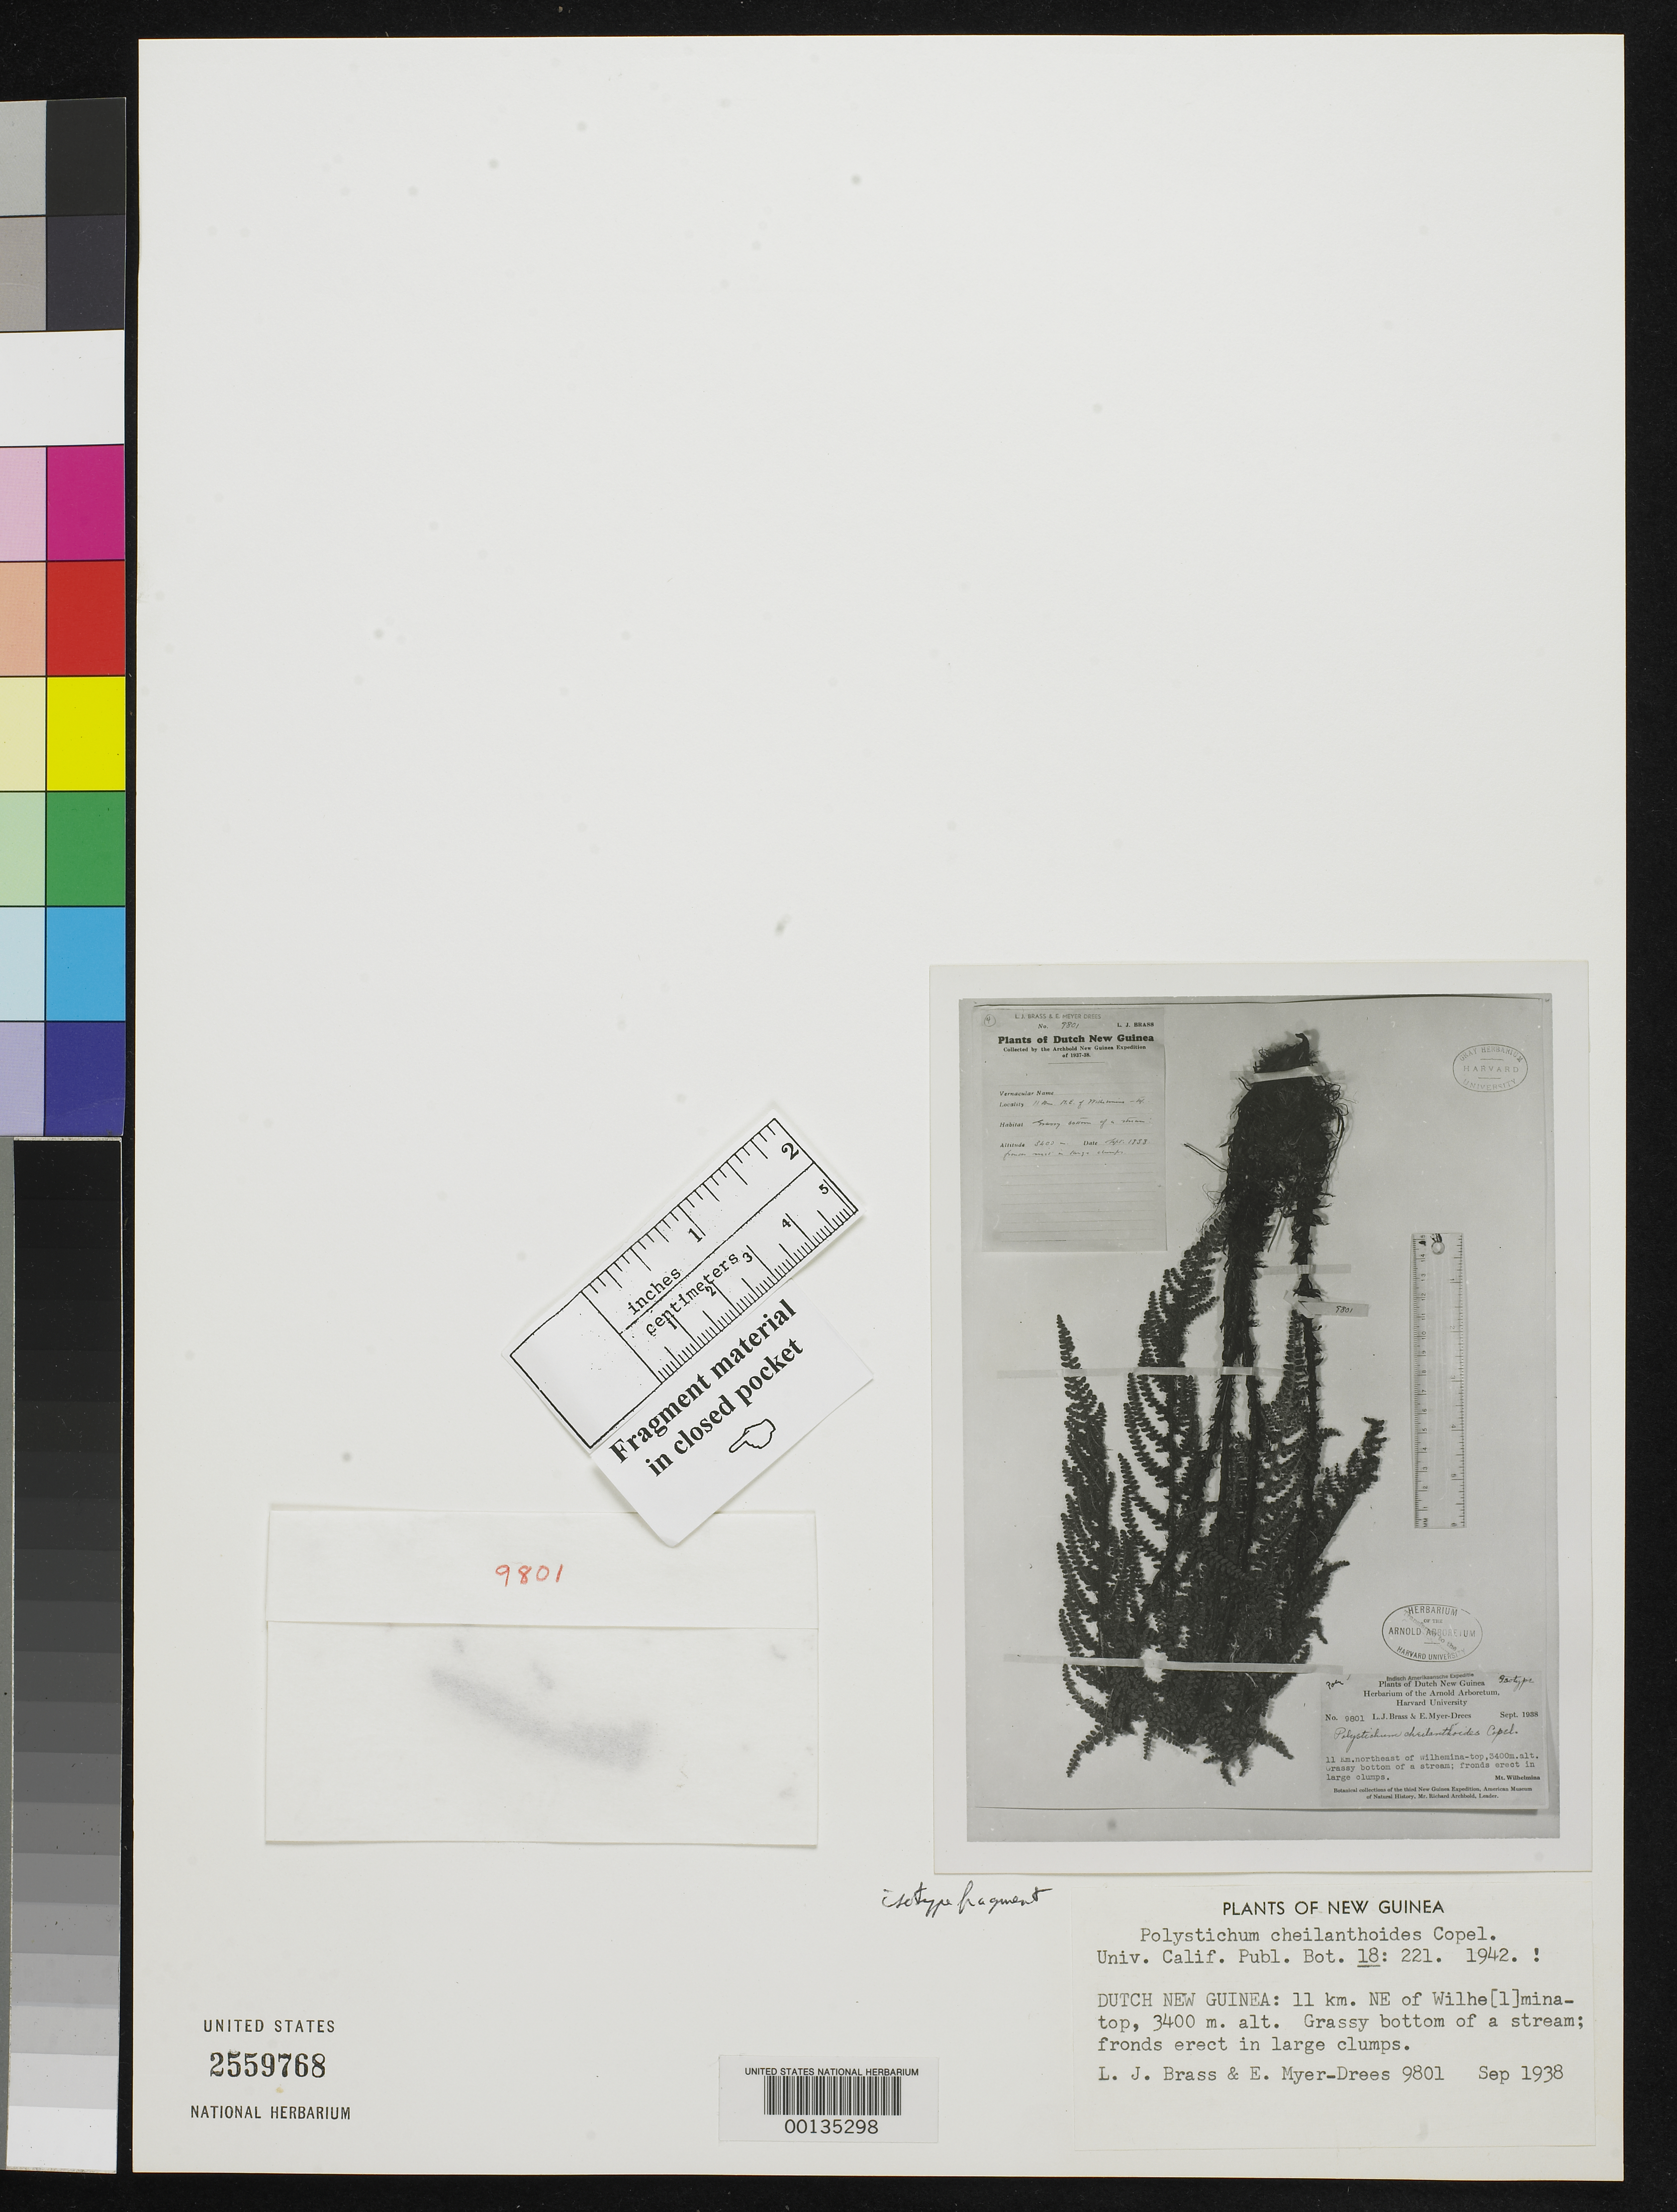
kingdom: Plantae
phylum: Tracheophyta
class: Polypodiopsida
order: Polypodiales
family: Dryopteridaceae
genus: Polystichum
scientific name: Polystichum cheilanthoides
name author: Copel.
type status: Type Fragment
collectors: L. J. Brass & E. Myer-Drees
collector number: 9801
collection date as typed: Sep 1938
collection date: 1938-09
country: Indonesia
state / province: Papua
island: New Guinea Island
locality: NE of Wilhelmina top. Irian Jaya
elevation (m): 3400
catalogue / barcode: US 2559768